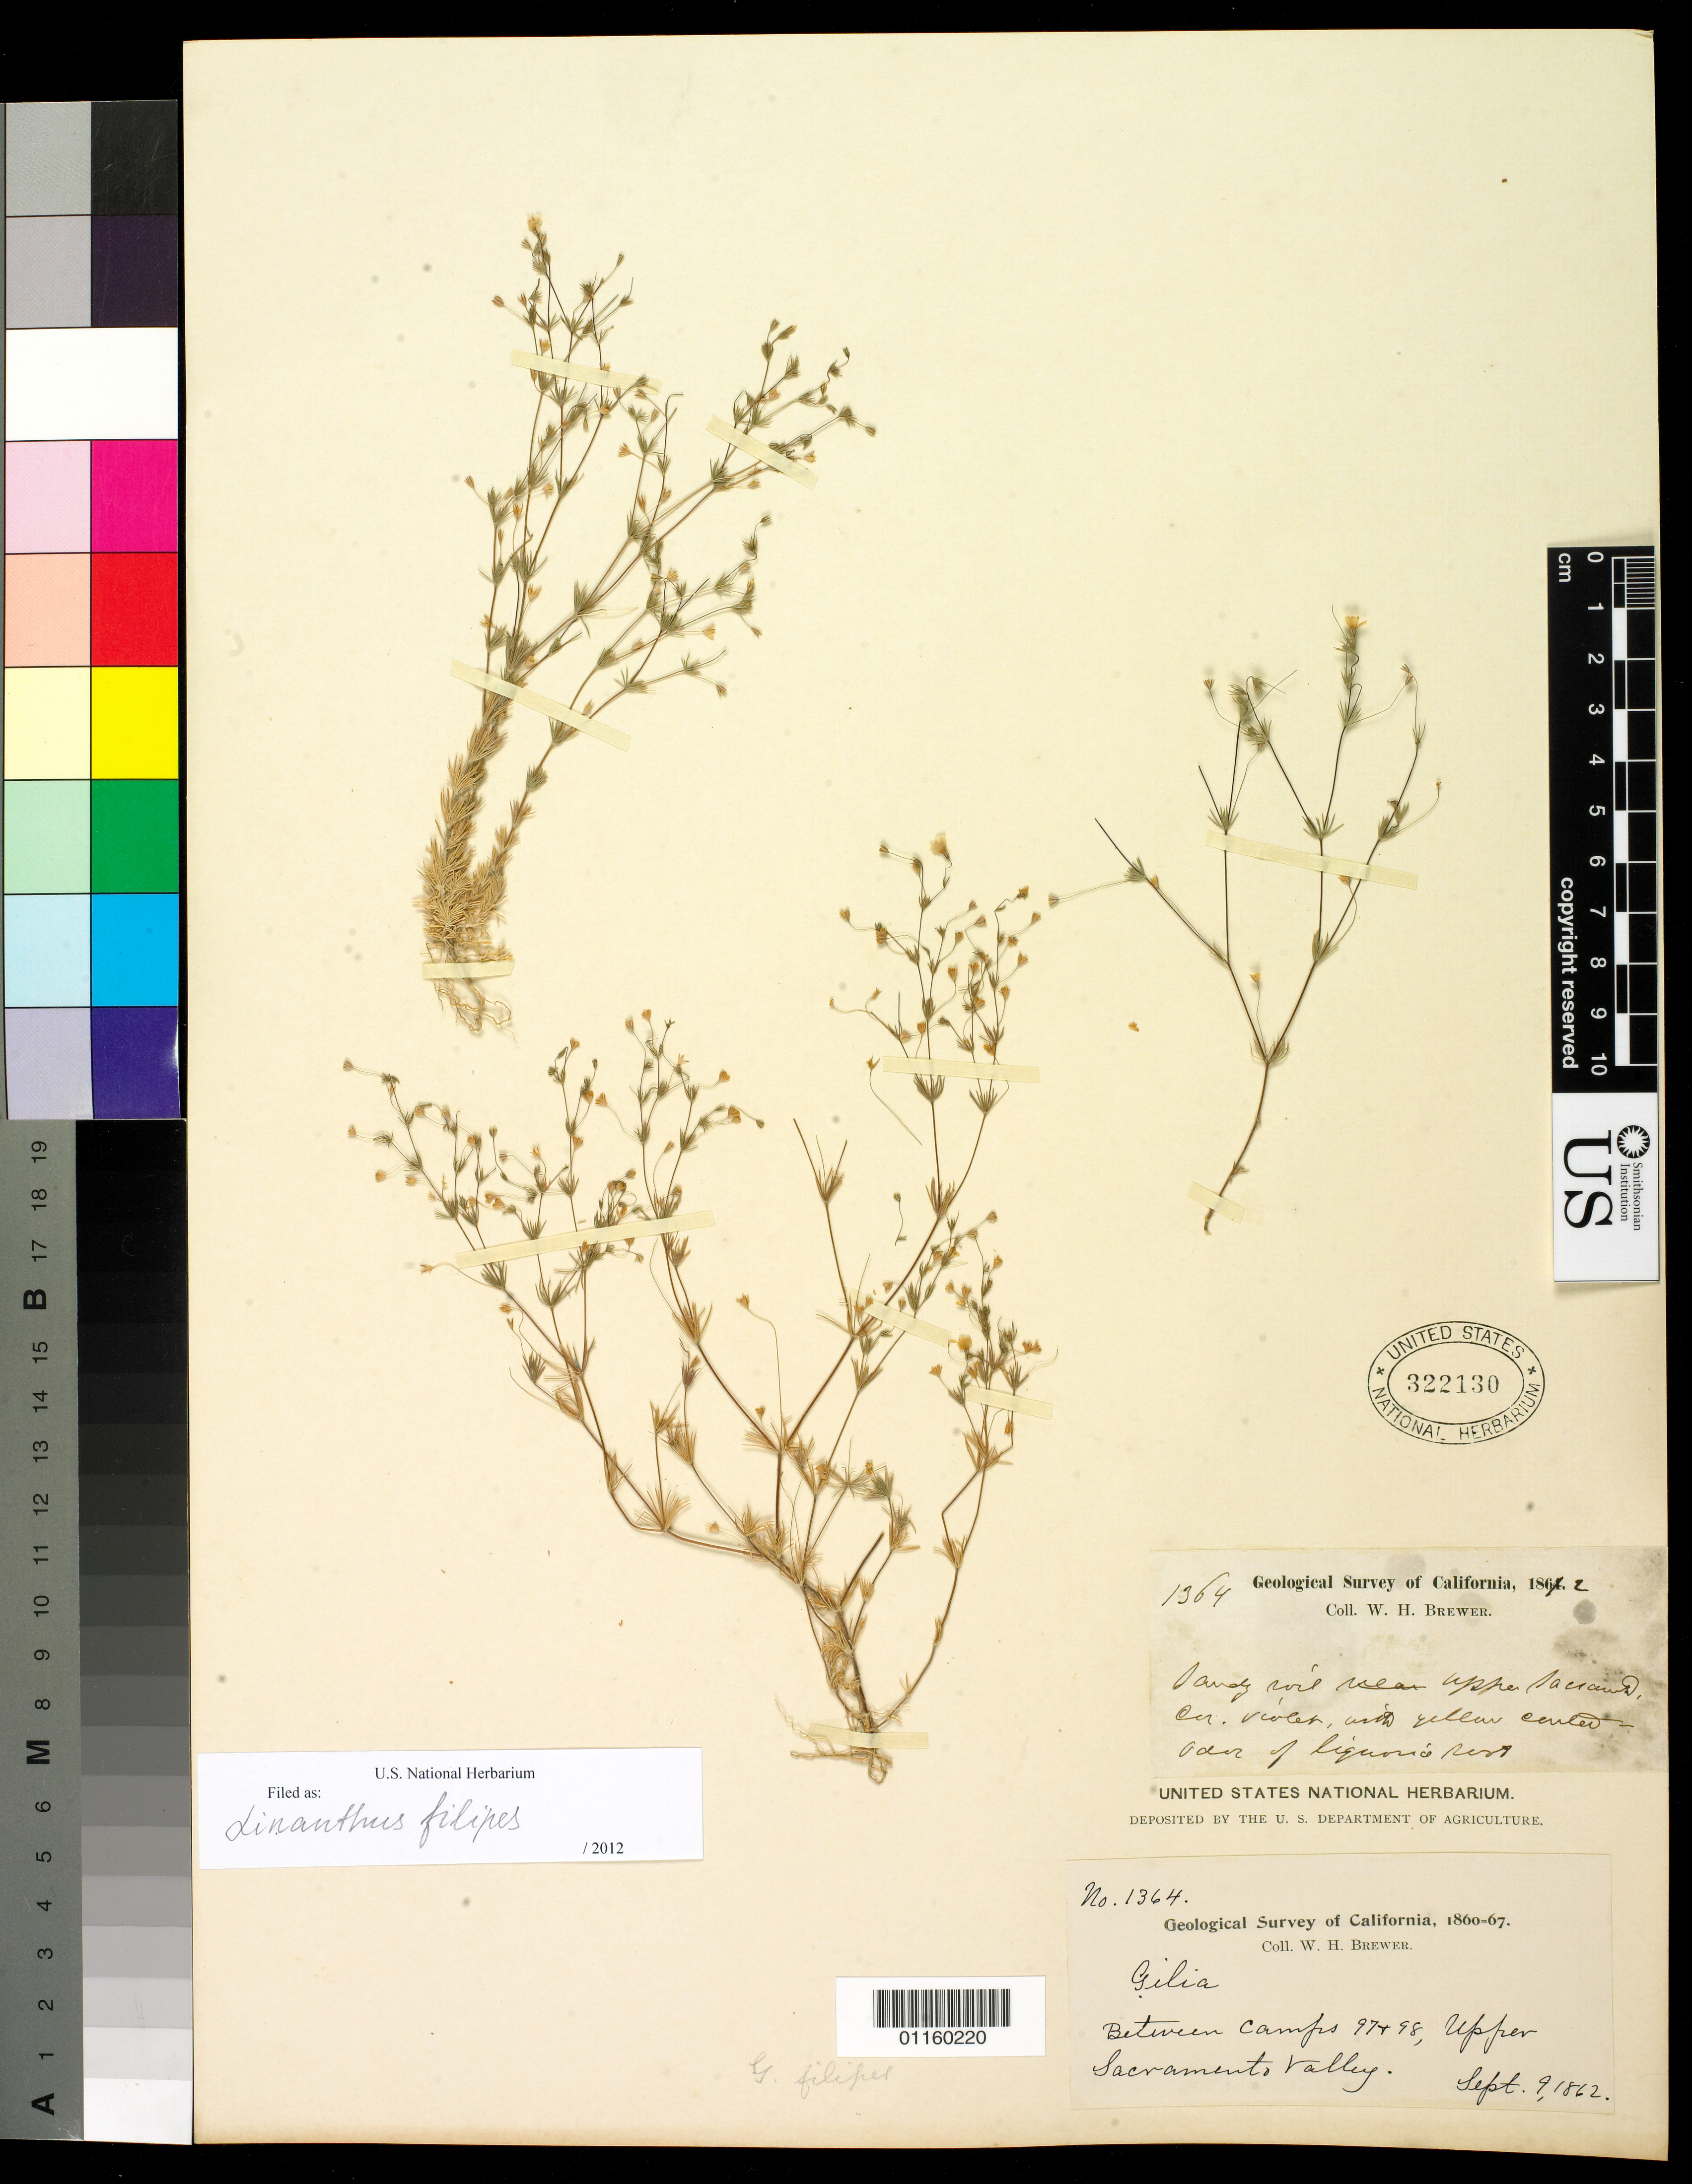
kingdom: Plantae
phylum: Tracheophyta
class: Magnoliopsida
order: Ericales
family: Polemoniaceae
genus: Leptosiphon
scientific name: Leptosiphon filipes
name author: (Benth.) J.M. Porter & L.A. Johnson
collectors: W. H. Brewer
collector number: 1364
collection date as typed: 9 Sep 1862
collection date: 1862-09-09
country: United States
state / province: California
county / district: Sacramento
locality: Between camps 97 and 98, Upper Sacramento Valley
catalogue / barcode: US 322130